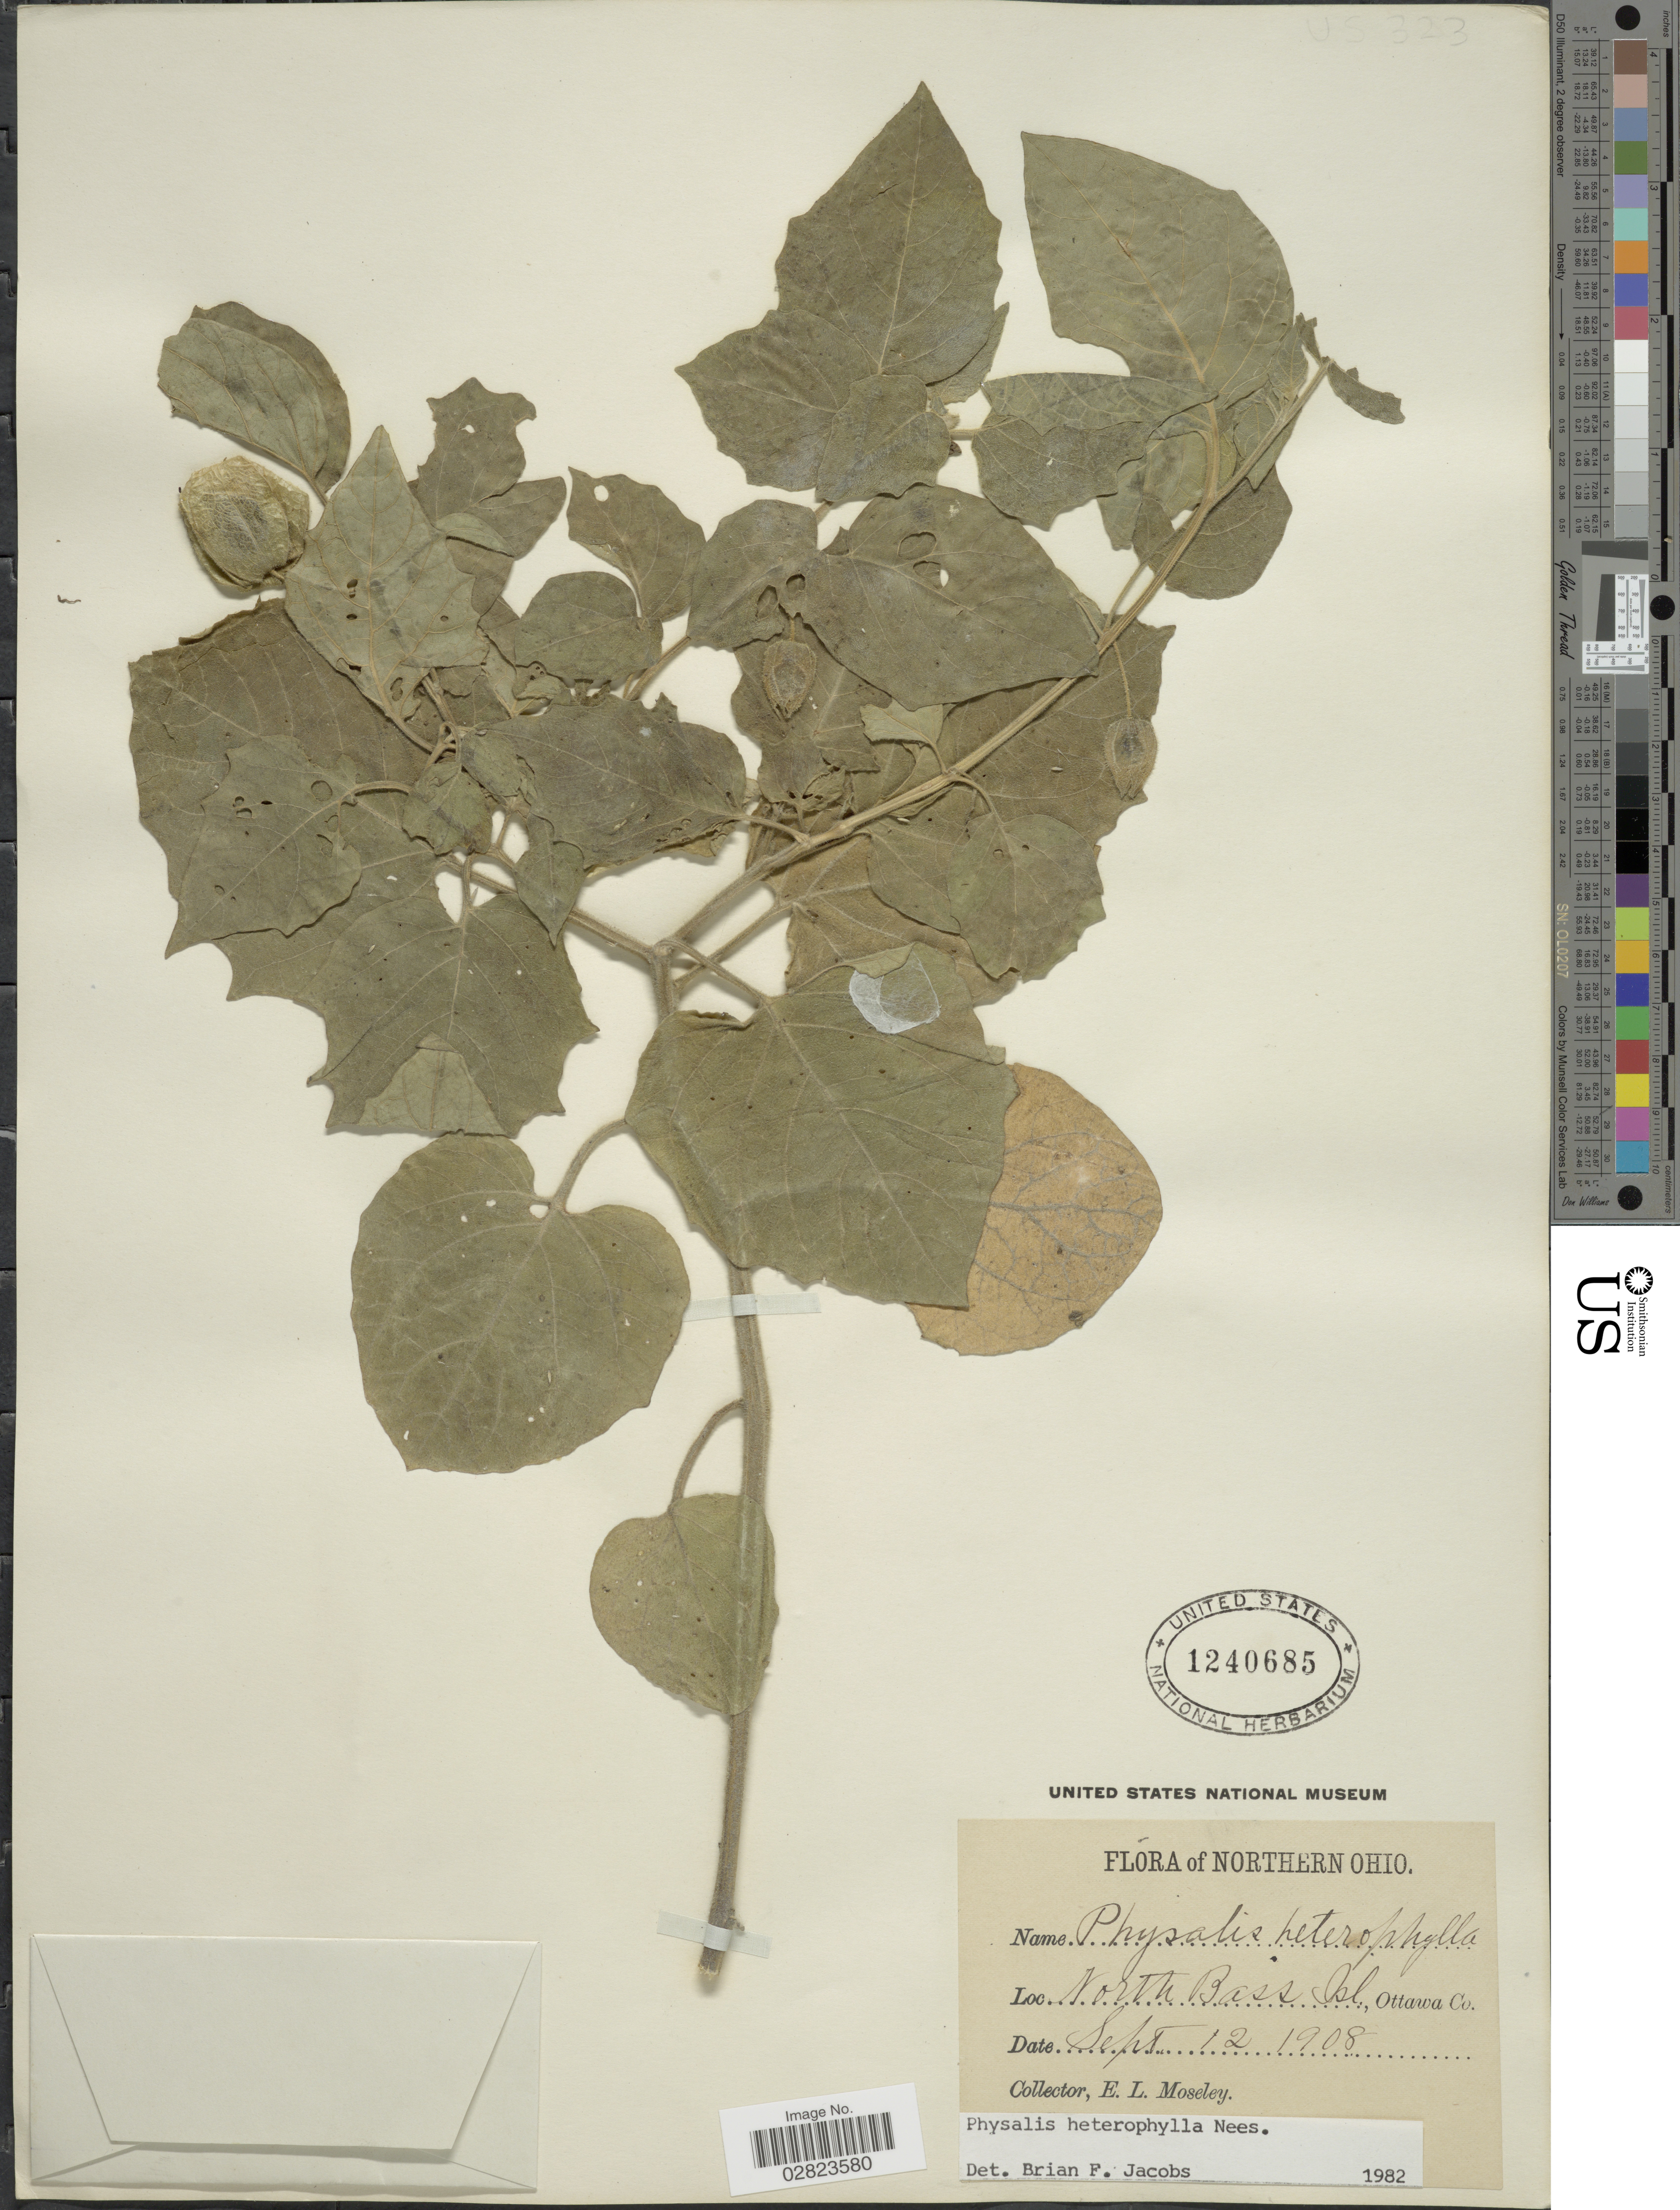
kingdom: Plantae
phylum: Tracheophyta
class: Magnoliopsida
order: Solanales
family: Solanaceae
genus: Physalis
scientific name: Physalis heterophylla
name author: Nees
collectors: E. Moseley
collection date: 1908-09-12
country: United States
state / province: Ohio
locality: Northern Ohio. North Bass Isl., Ottawa Co.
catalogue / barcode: US 1240685